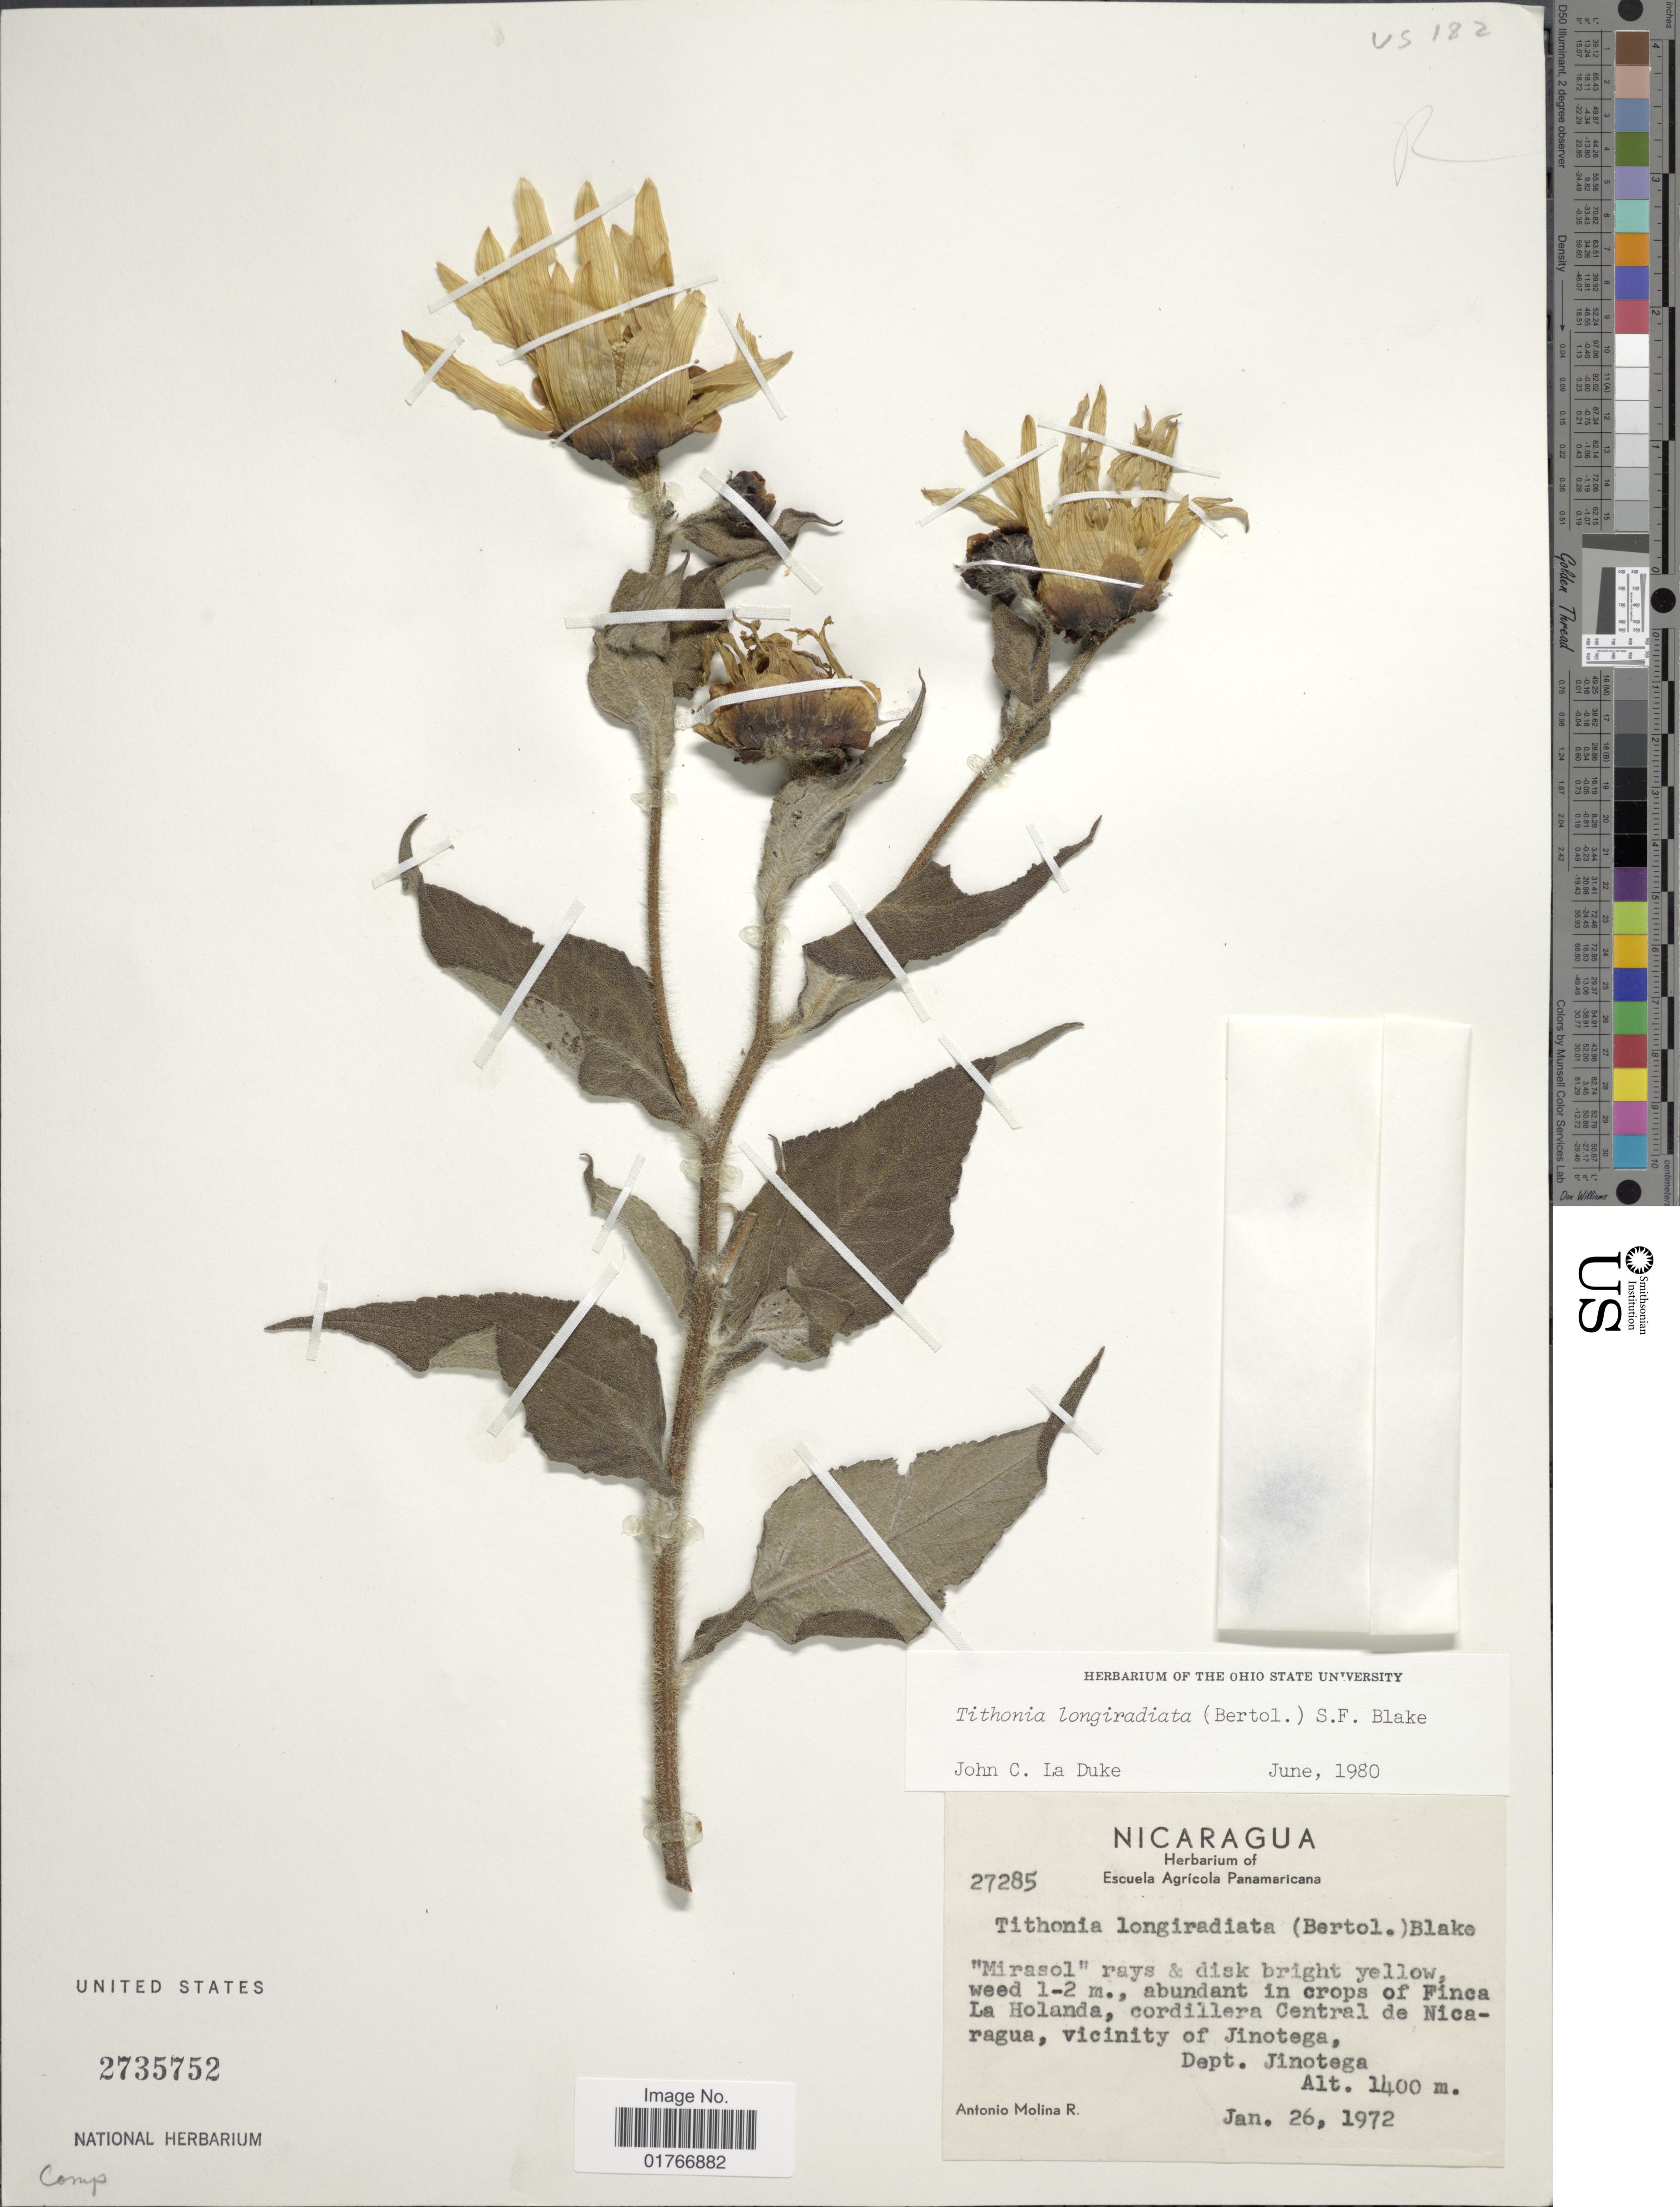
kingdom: Plantae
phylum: Tracheophyta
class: Magnoliopsida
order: Asterales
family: Asteraceae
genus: Tithonia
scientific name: Tithonia longiradiata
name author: (Bertol.) S.F. Blake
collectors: A. Molina R.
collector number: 27285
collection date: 1972-01-26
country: Nicaragua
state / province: Jinotega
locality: Crops of Finca La Holanda, cordillera Central de Nicaragua, vicinity of Jinotega,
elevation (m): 1400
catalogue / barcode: US 2735752